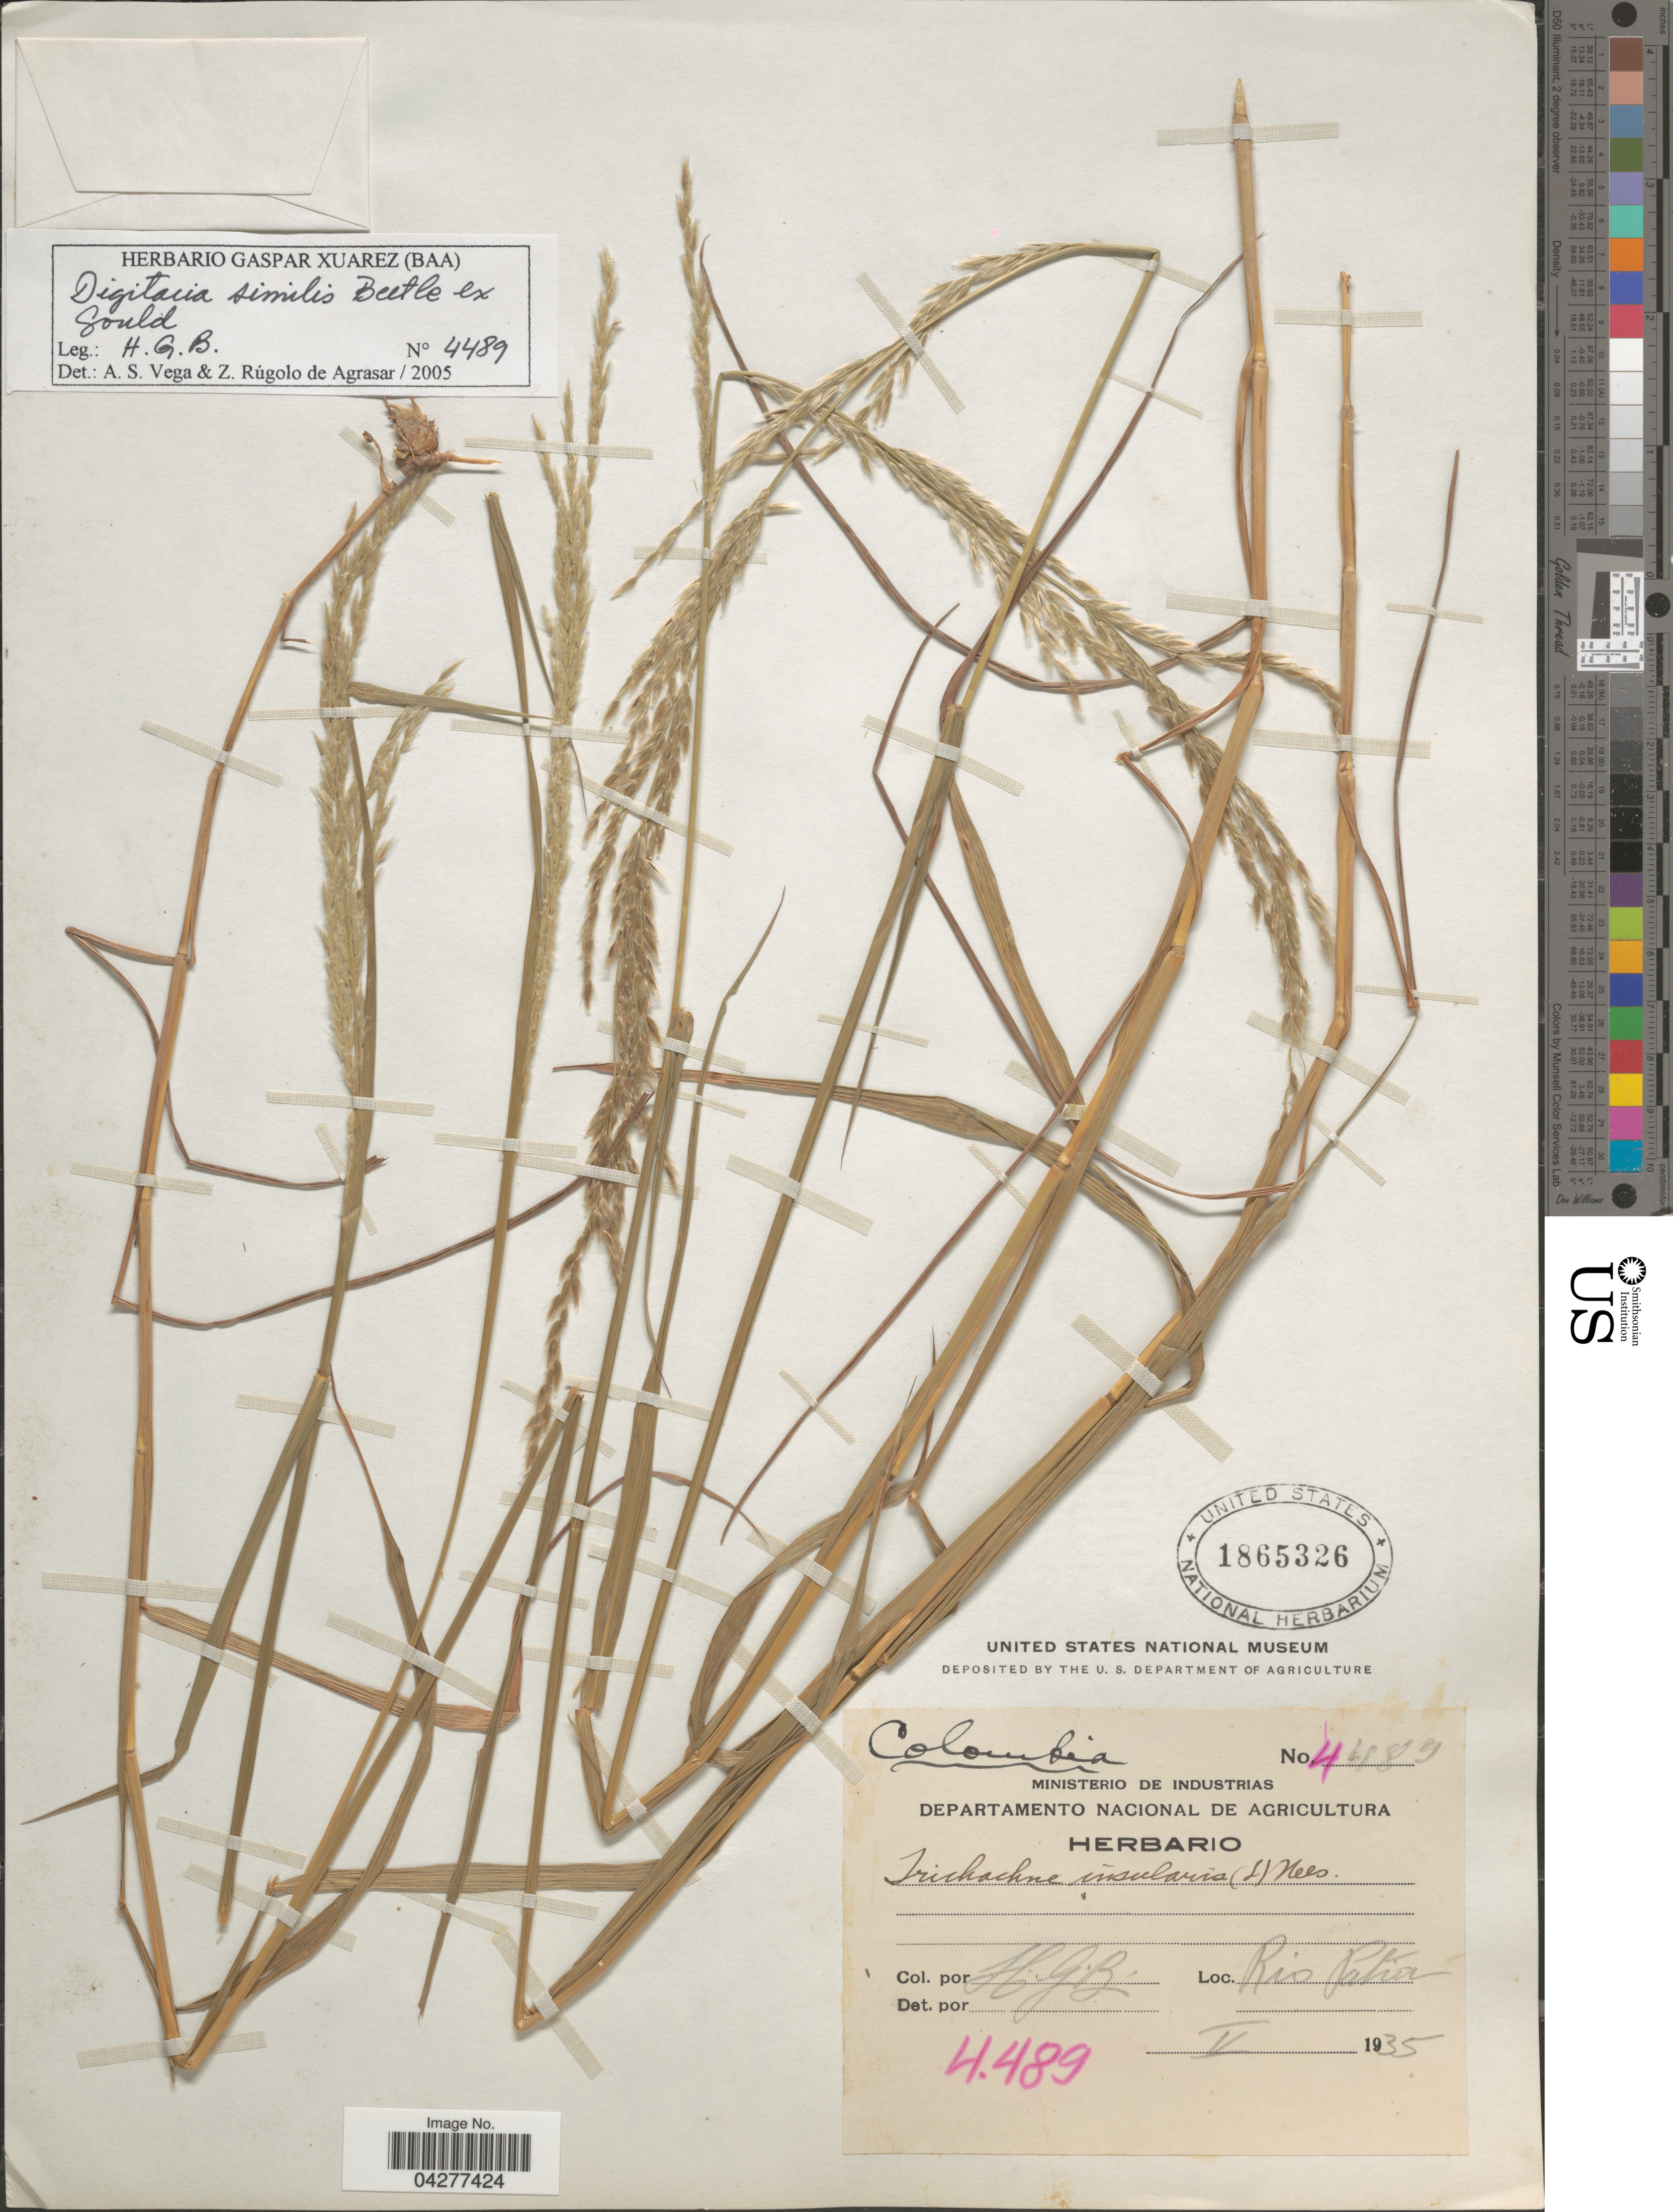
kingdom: Plantae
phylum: Tracheophyta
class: Liliopsida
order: Poales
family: Poaceae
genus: Digitaria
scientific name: Digitaria similis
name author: Beetle ex Gould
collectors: H. G. B.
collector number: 4489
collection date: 1935-05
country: Colombia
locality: Rio Patia.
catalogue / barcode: US 1865326